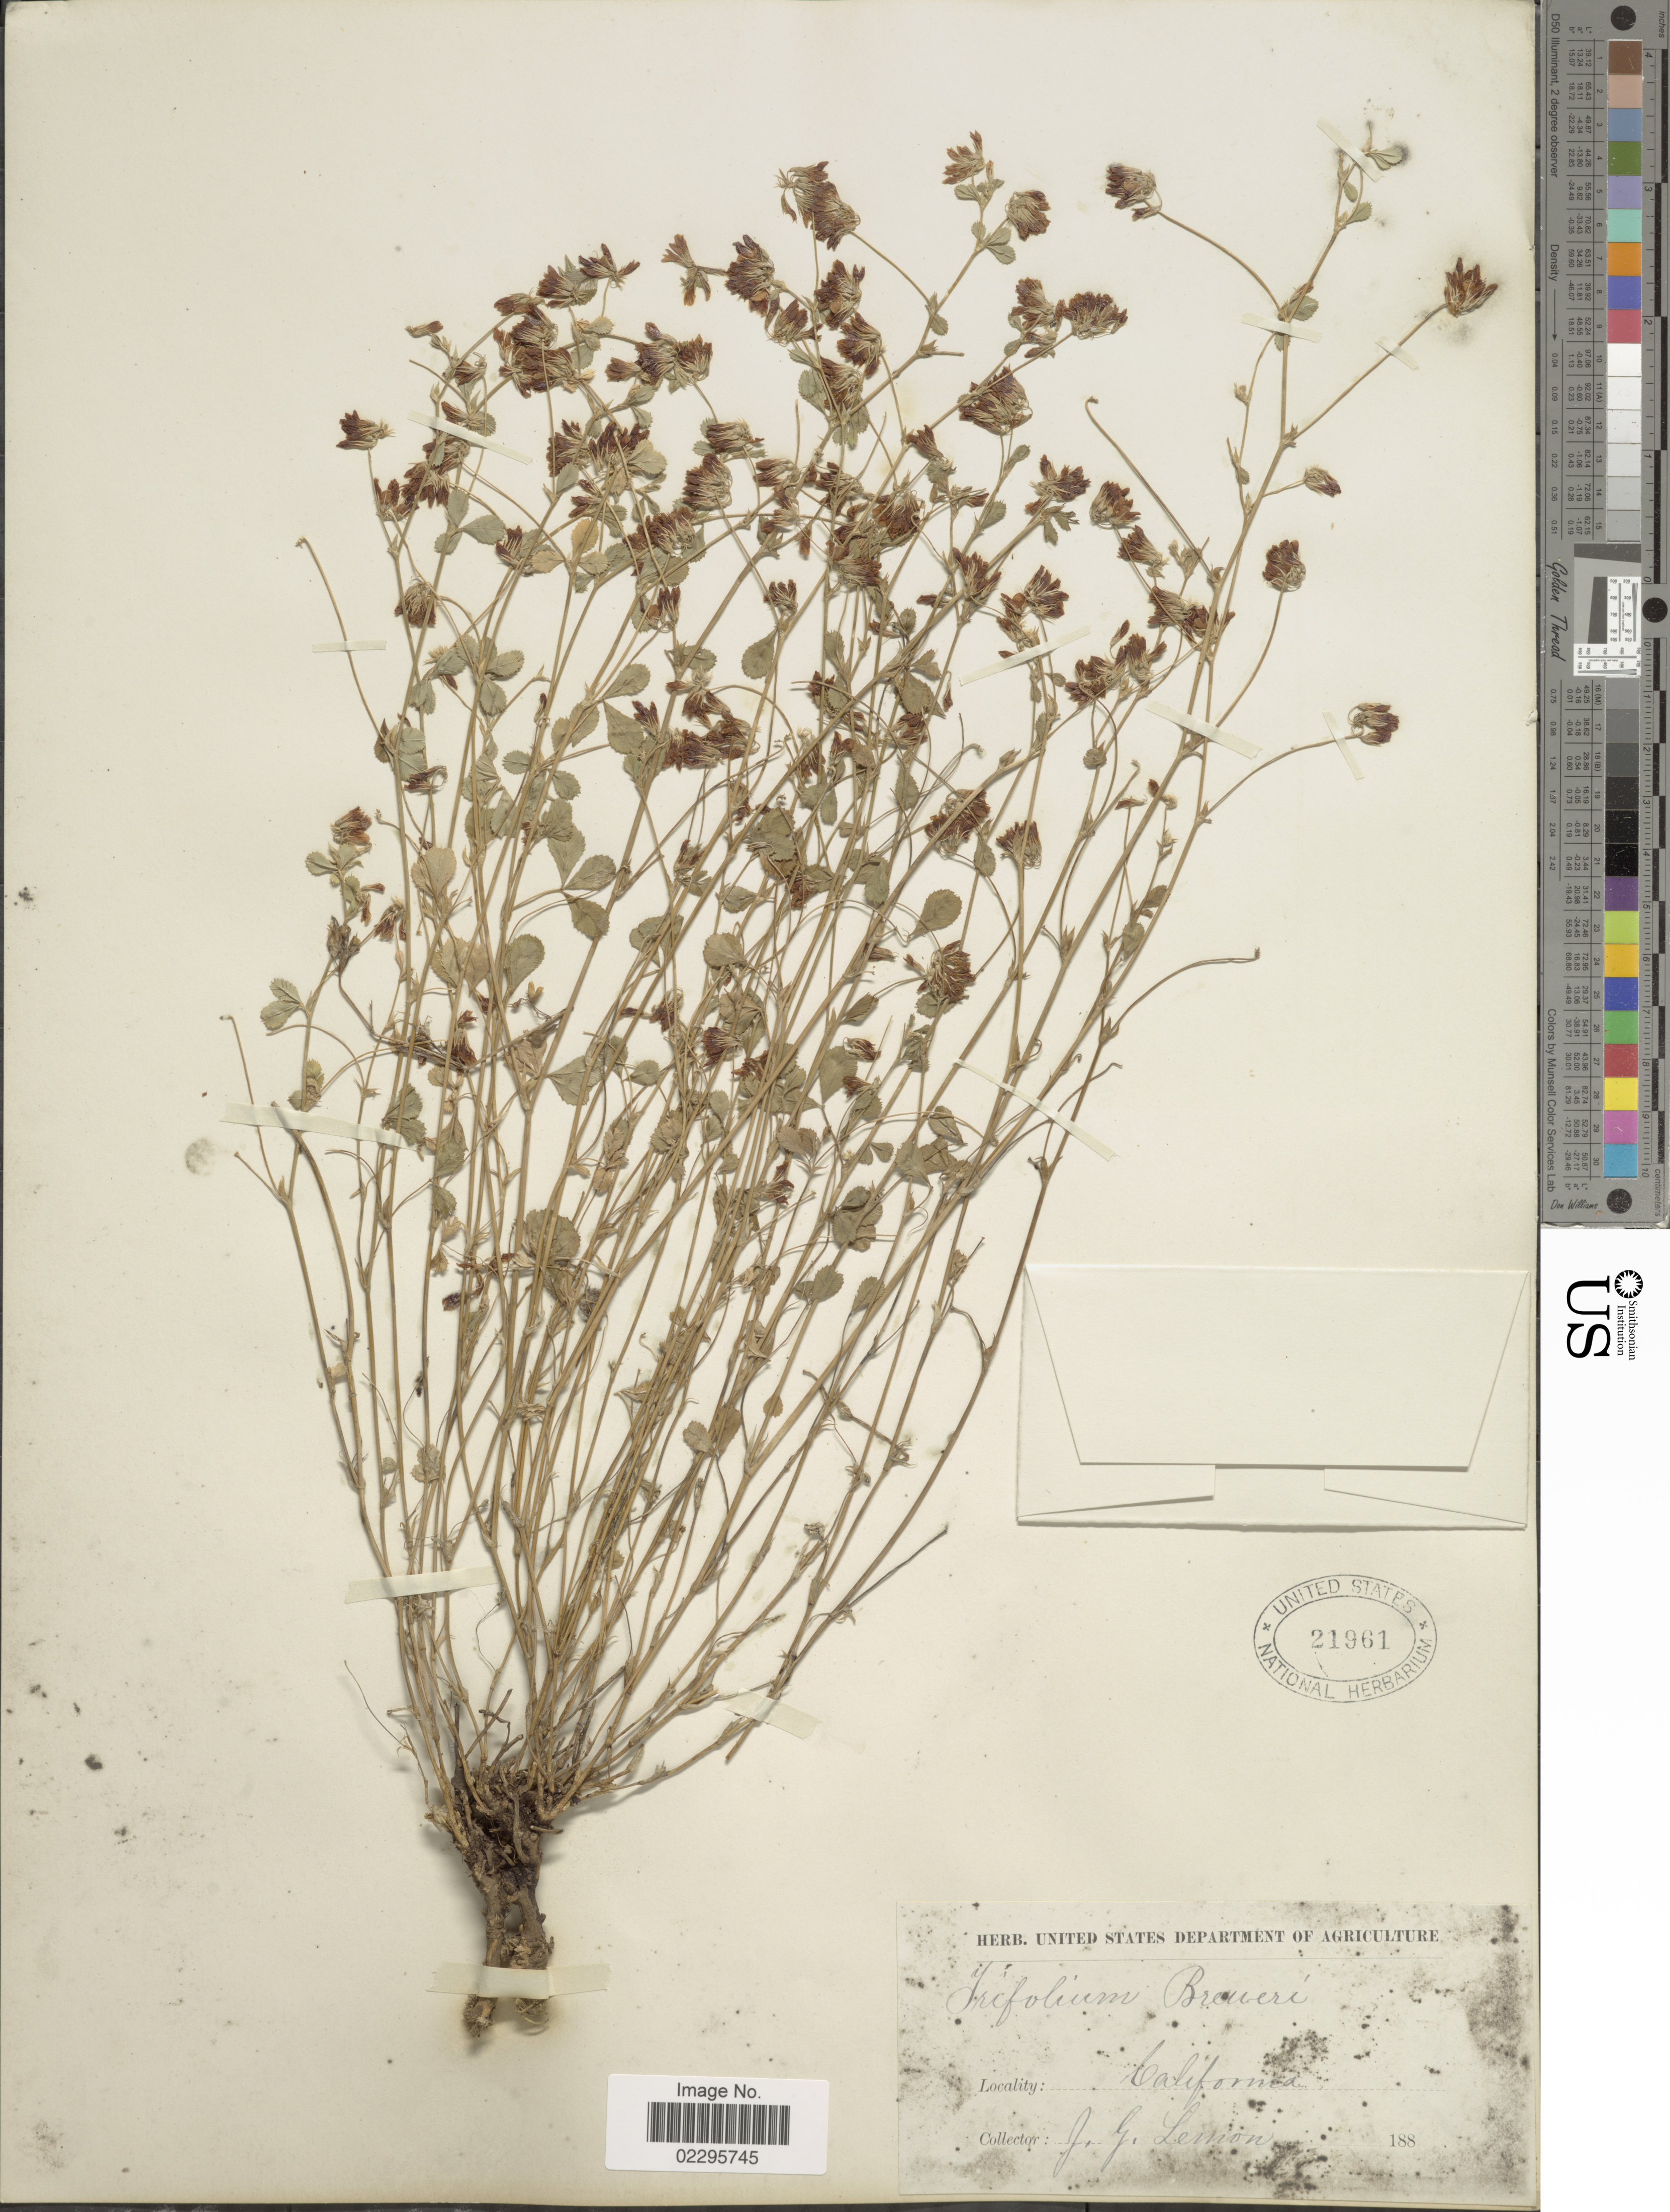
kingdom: Plantae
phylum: Tracheophyta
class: Magnoliopsida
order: Fabales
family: Fabaceae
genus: Trifolium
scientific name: Trifolium breweri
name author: S. Watson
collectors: J. Lemon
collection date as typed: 188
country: United States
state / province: California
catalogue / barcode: US 21961